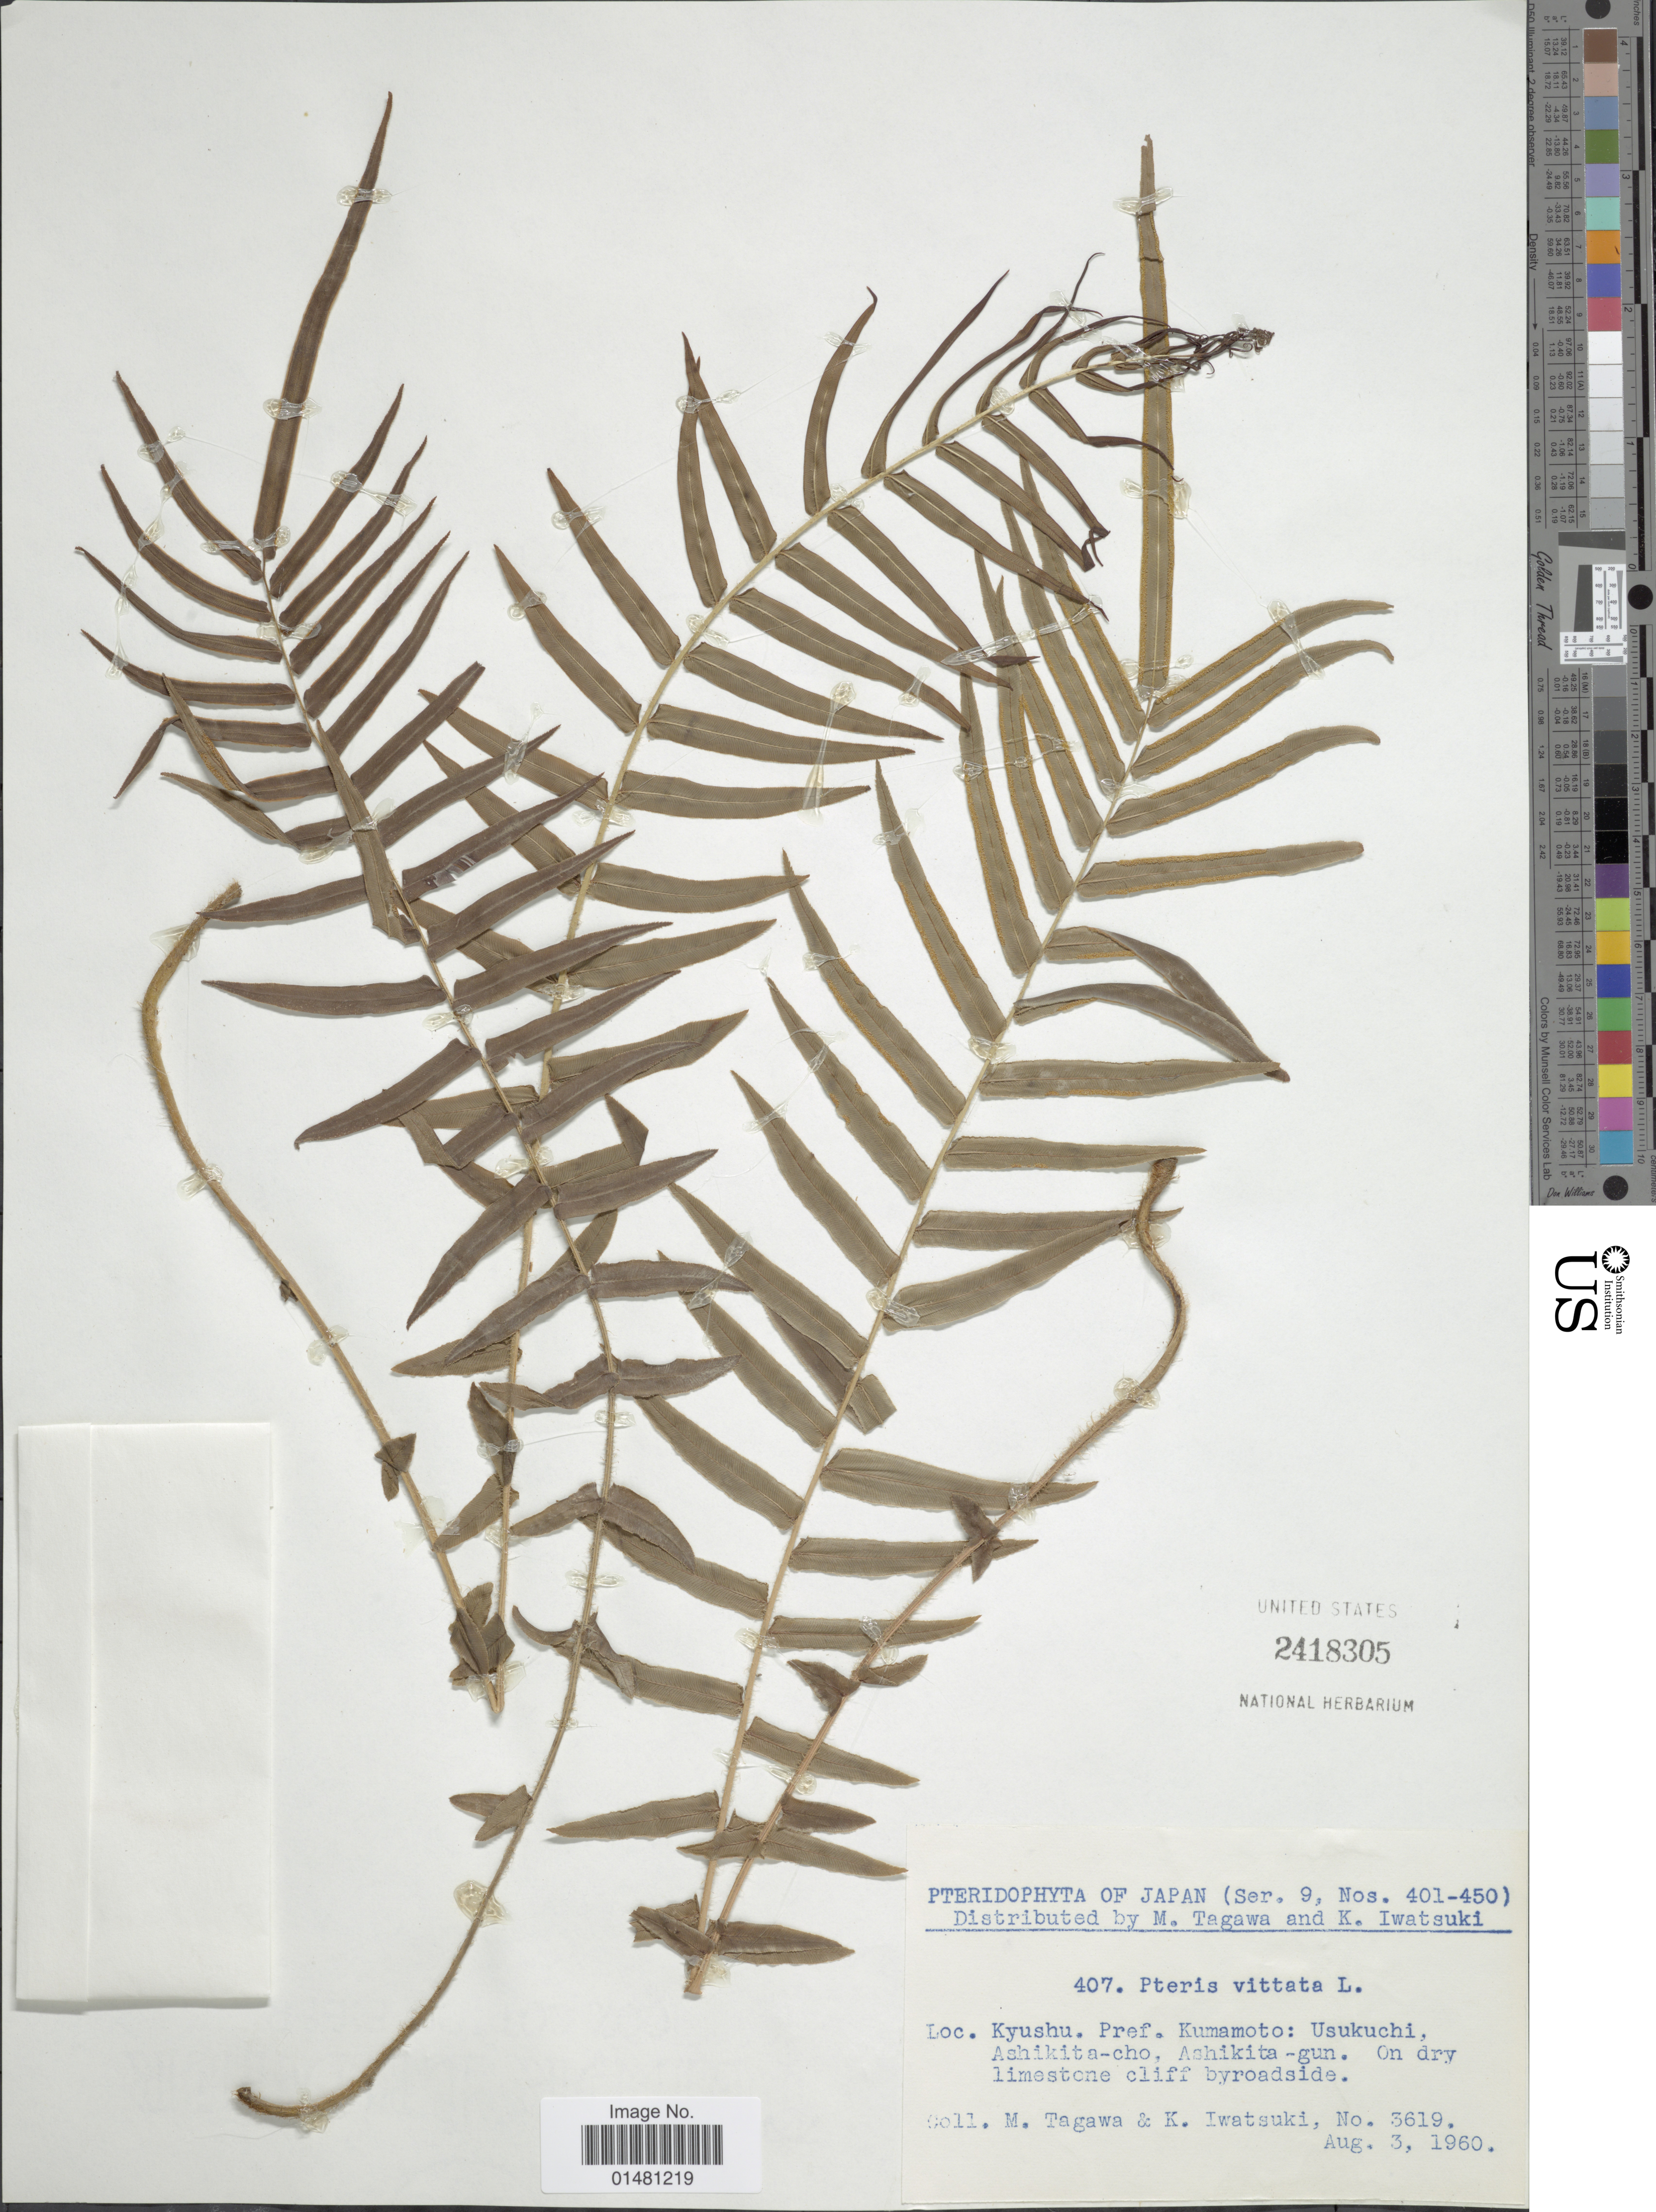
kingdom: Plantae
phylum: Tracheophyta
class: Polypodiopsida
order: Polypodiales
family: Pteridaceae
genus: Pteris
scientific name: Pteris vittata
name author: L.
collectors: M. Tagawa & K. Iwatsuki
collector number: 3619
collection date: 1960-08-03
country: Japan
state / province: Kumamoto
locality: Kyushu Pref Kumamoto: Usukuchi, Ashikita-cho, Ashikita-gun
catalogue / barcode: US 2418305